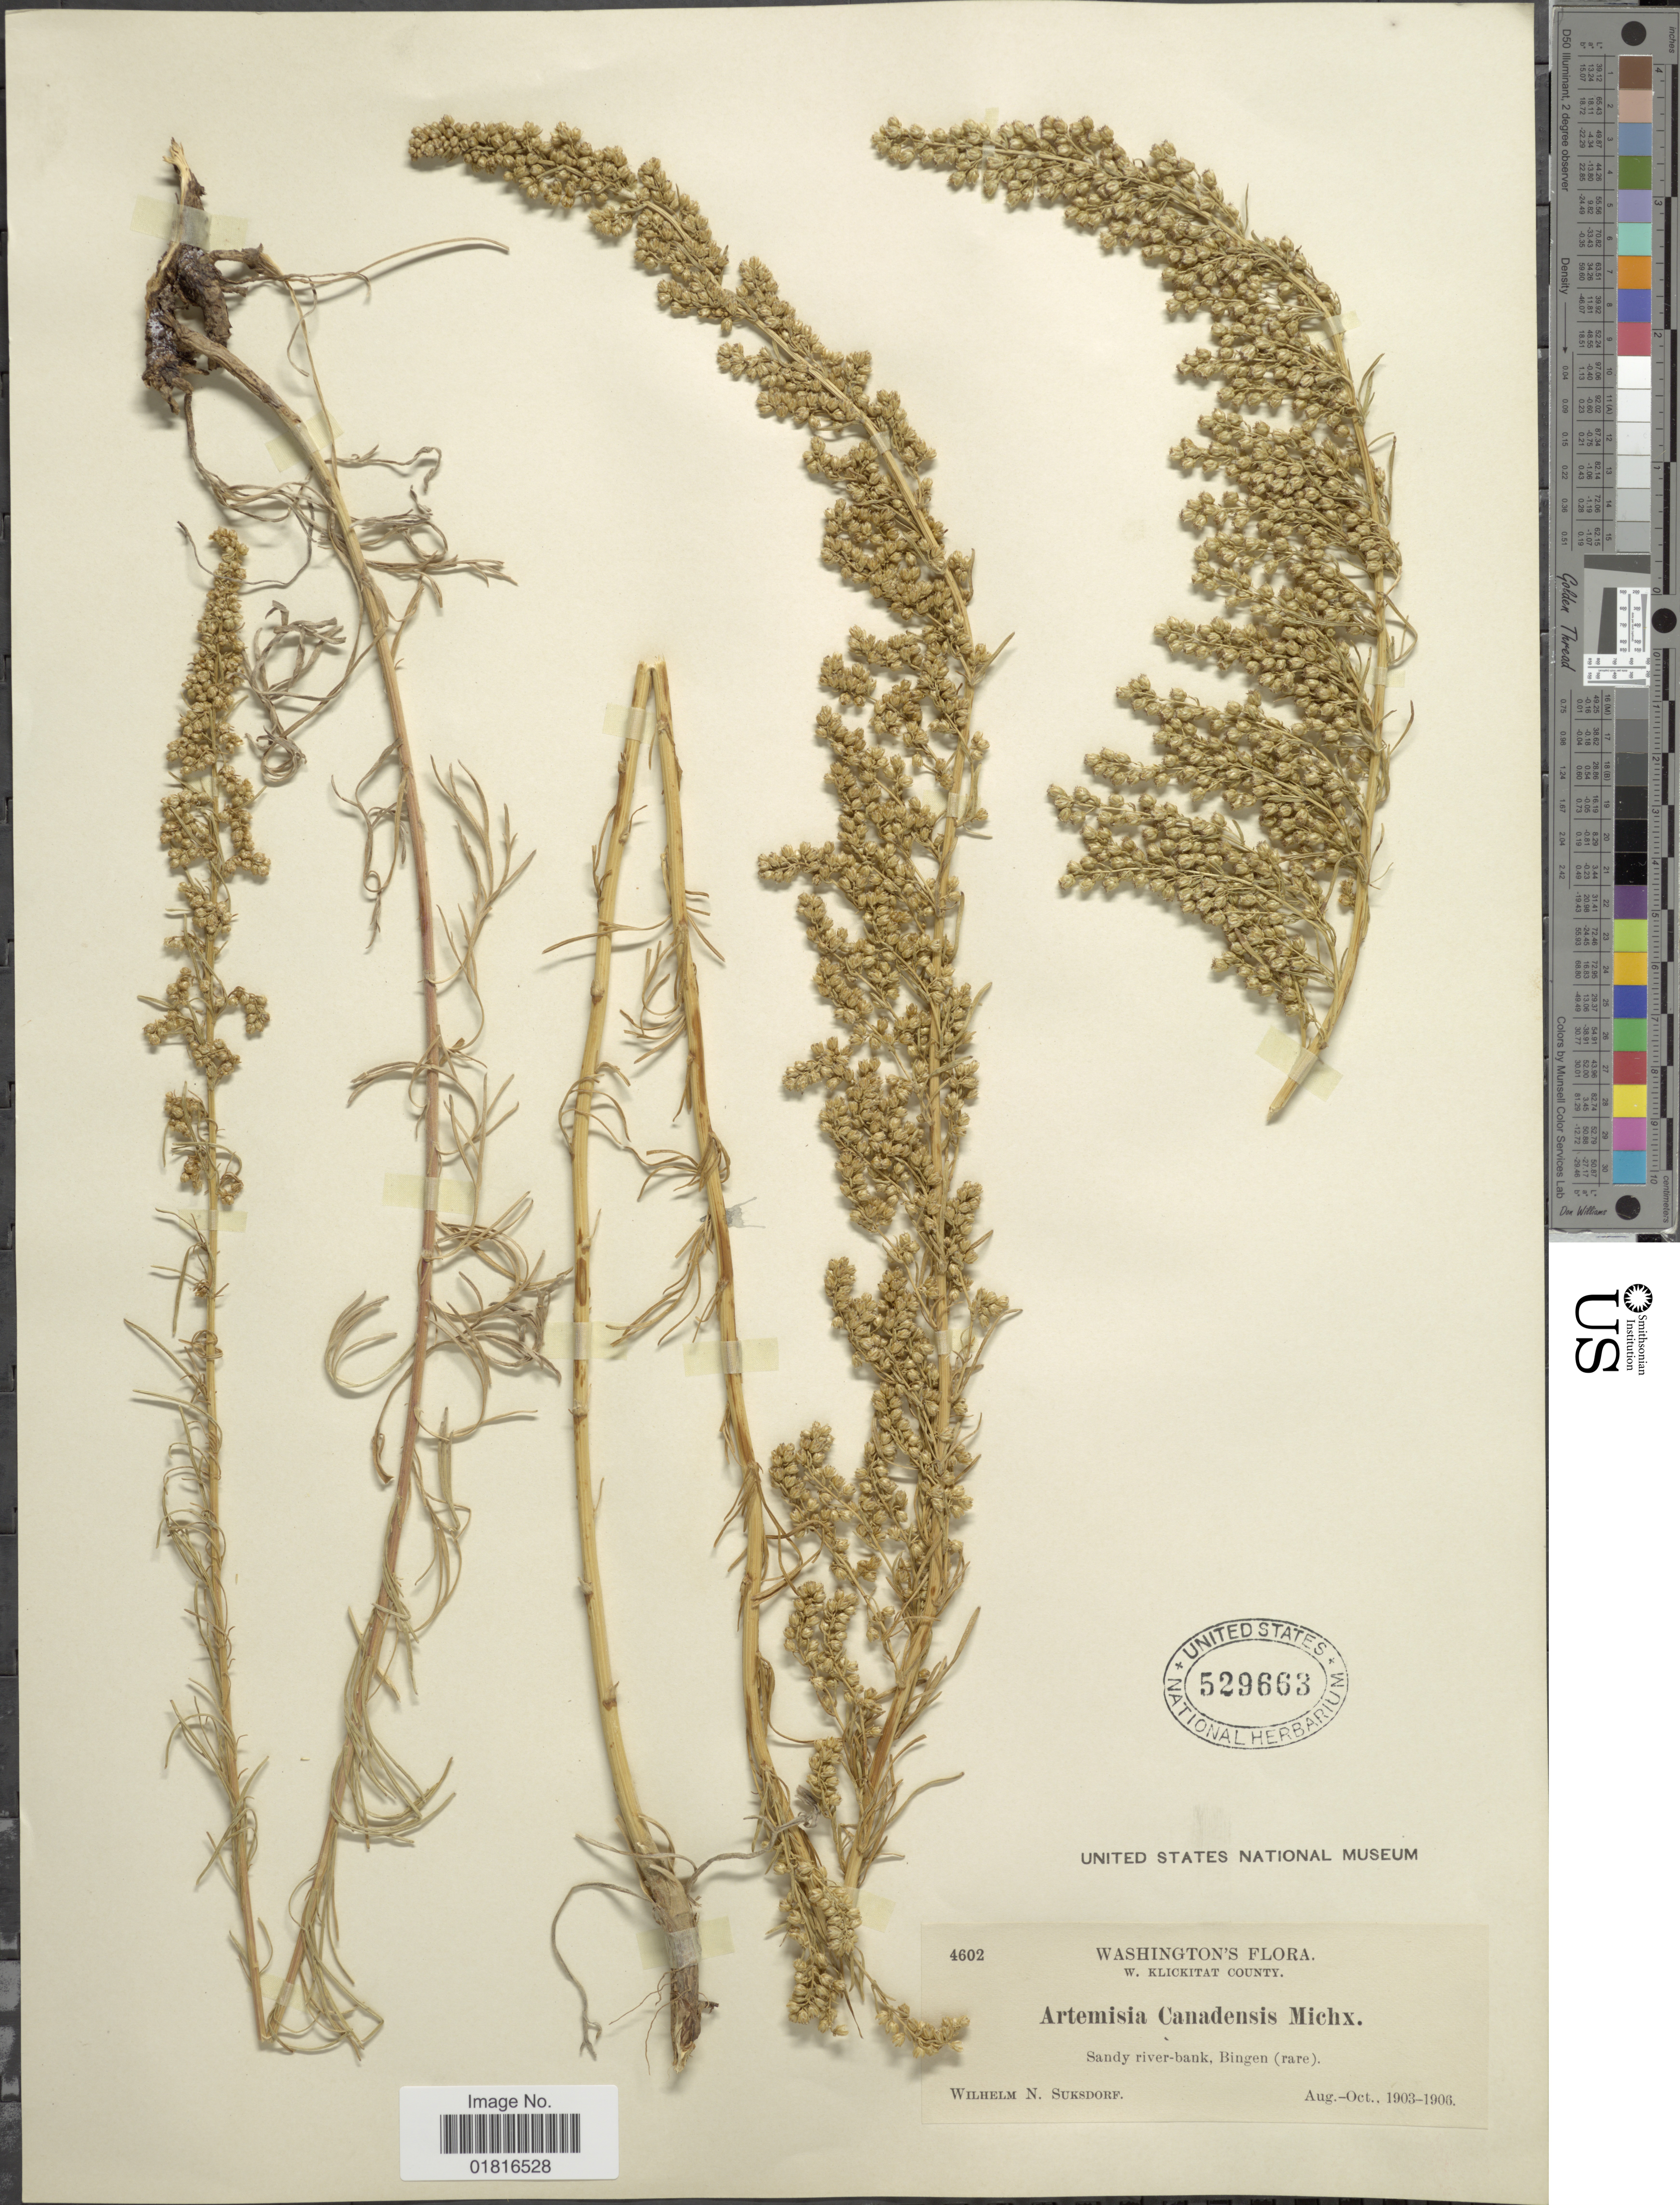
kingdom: Plantae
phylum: Tracheophyta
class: Magnoliopsida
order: Asterales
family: Asteraceae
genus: Artemisia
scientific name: Artemisia pacifica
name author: Nutt.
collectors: W. N. Suksdorf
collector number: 4602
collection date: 1903-08/1906-10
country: United States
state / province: Washington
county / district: Klickitat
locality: W. Klickitat County, Sandy river-bank, Bingen (rare)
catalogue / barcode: US 529663